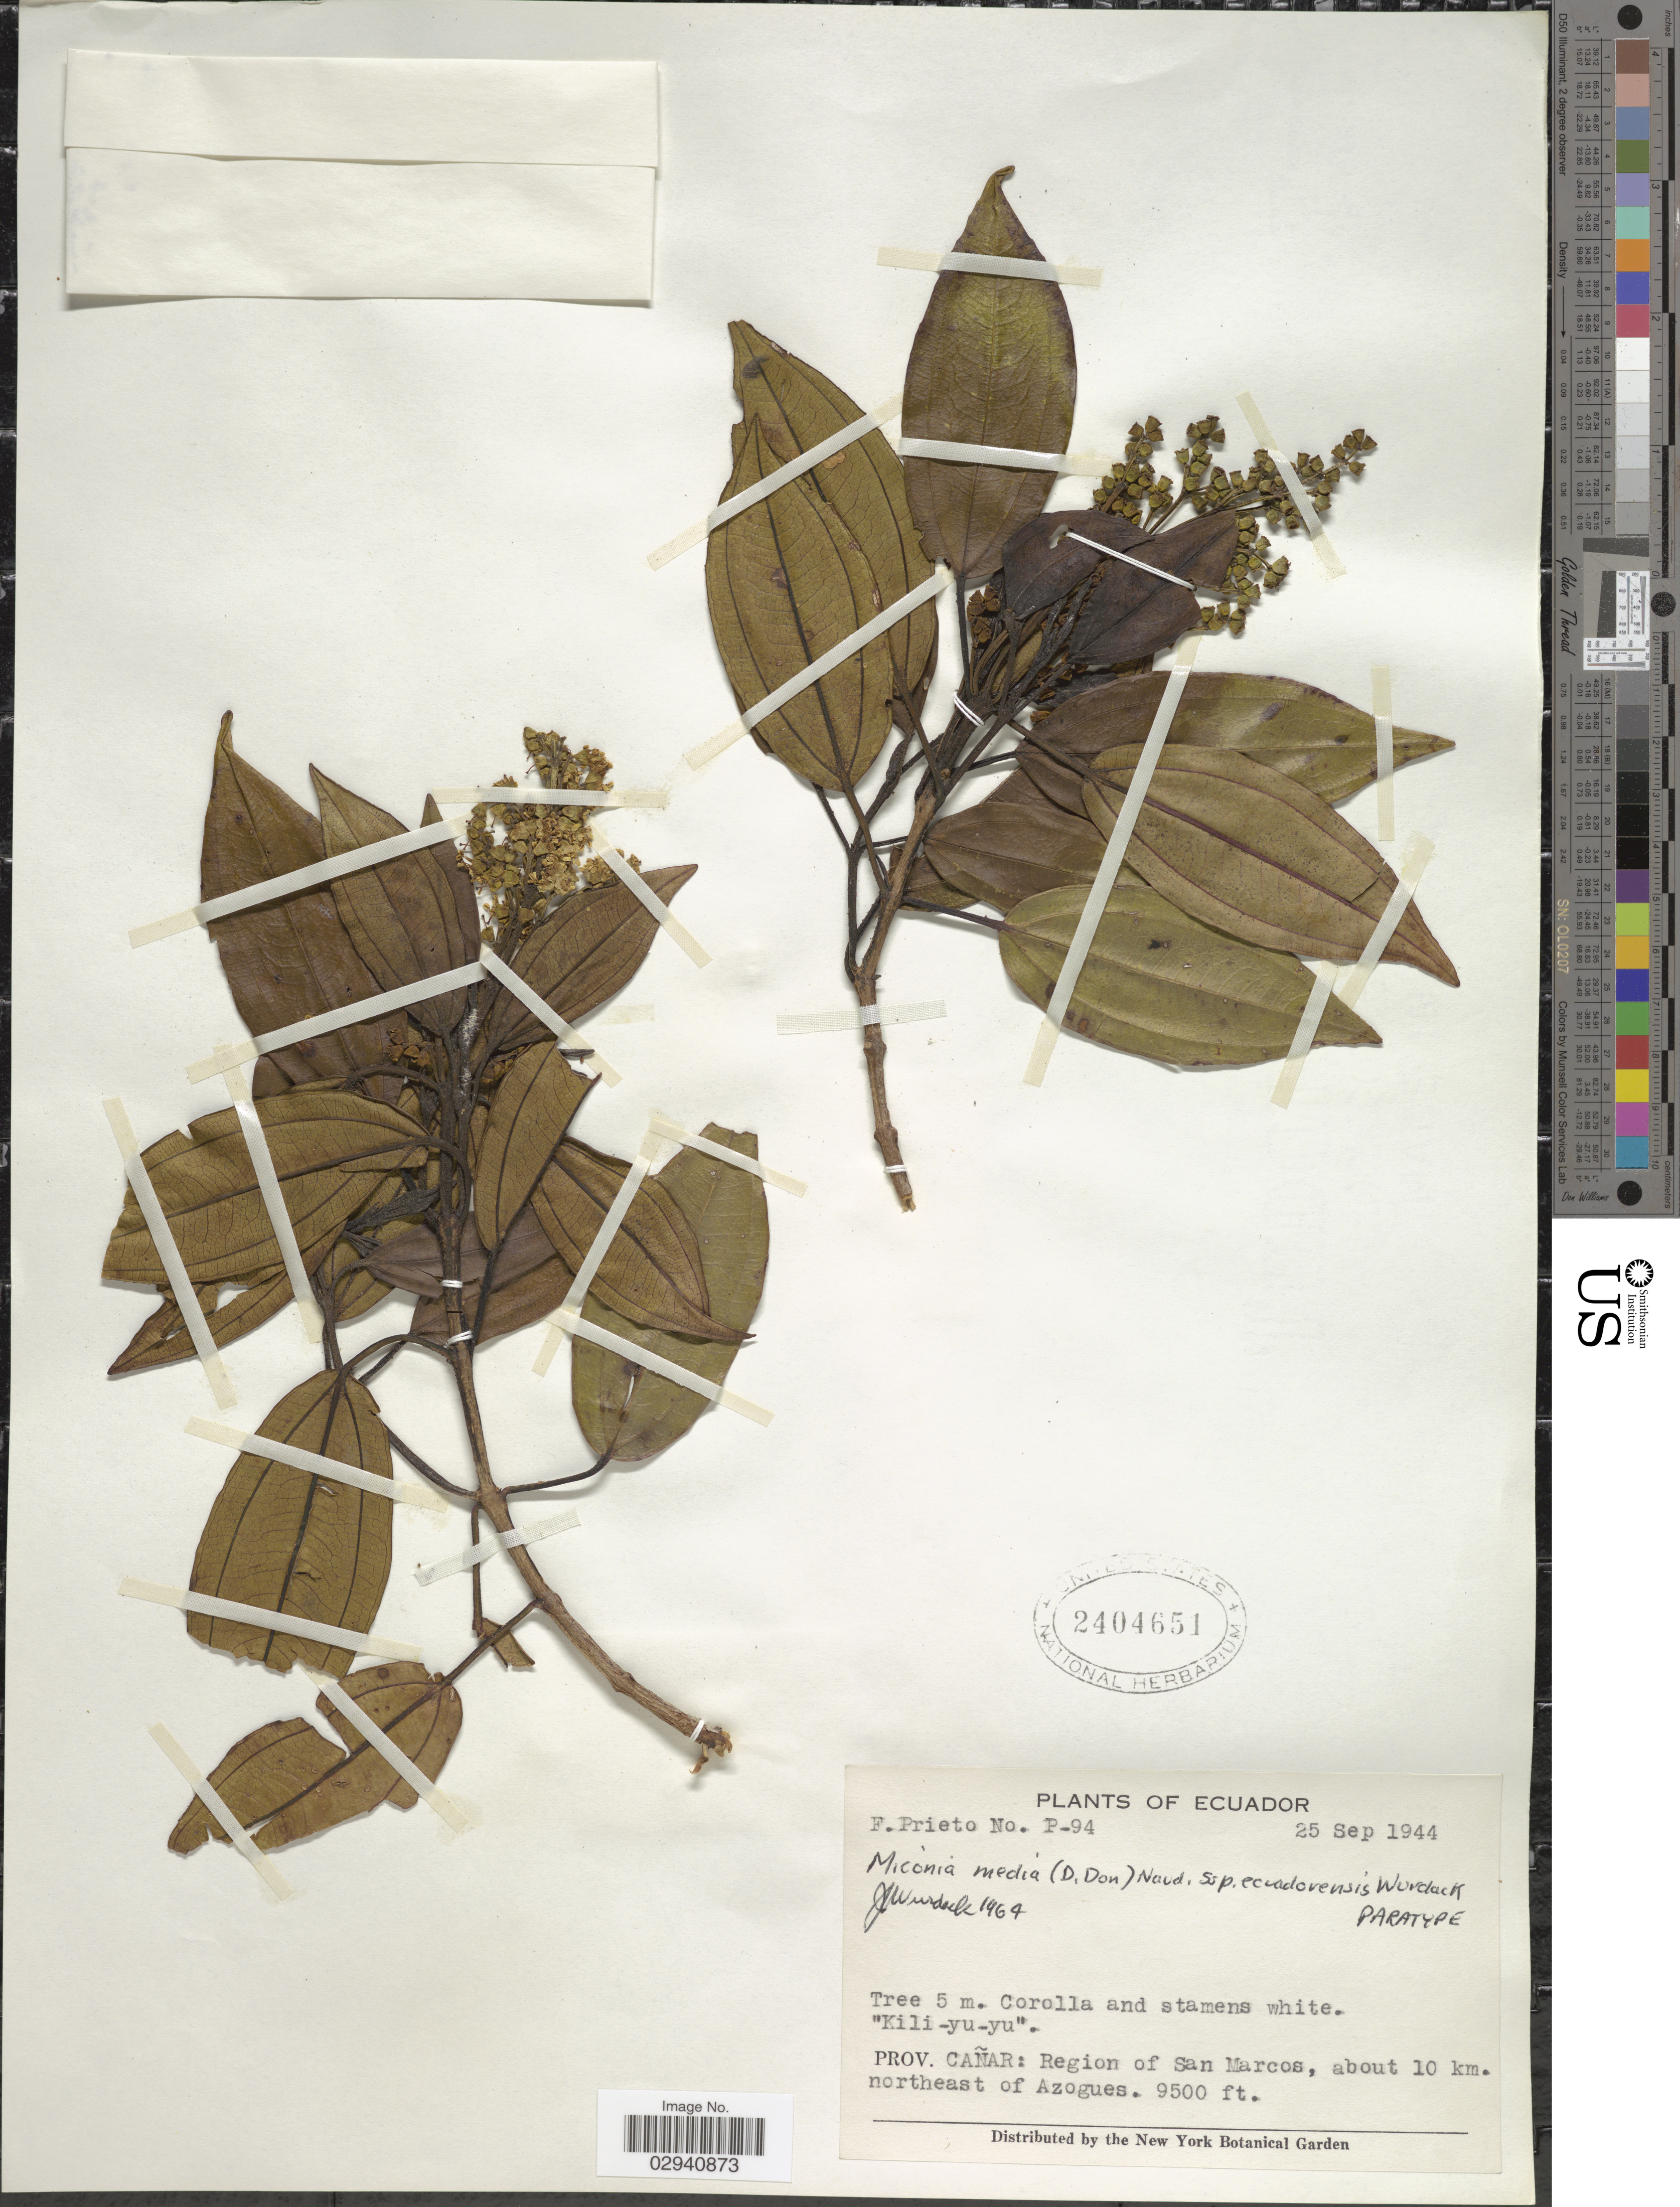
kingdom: Plantae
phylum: Tracheophyta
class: Magnoliopsida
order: Myrtales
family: Melastomataceae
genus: Miconia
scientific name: Miconia media subsp. ecuadorensis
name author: Wurdack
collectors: F. Prieto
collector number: P-94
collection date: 1944-09-25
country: Ecuador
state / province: Cañar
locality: Region of San Marcos, about 10 km. northeast of Azogues.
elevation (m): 2896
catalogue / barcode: US 2404651